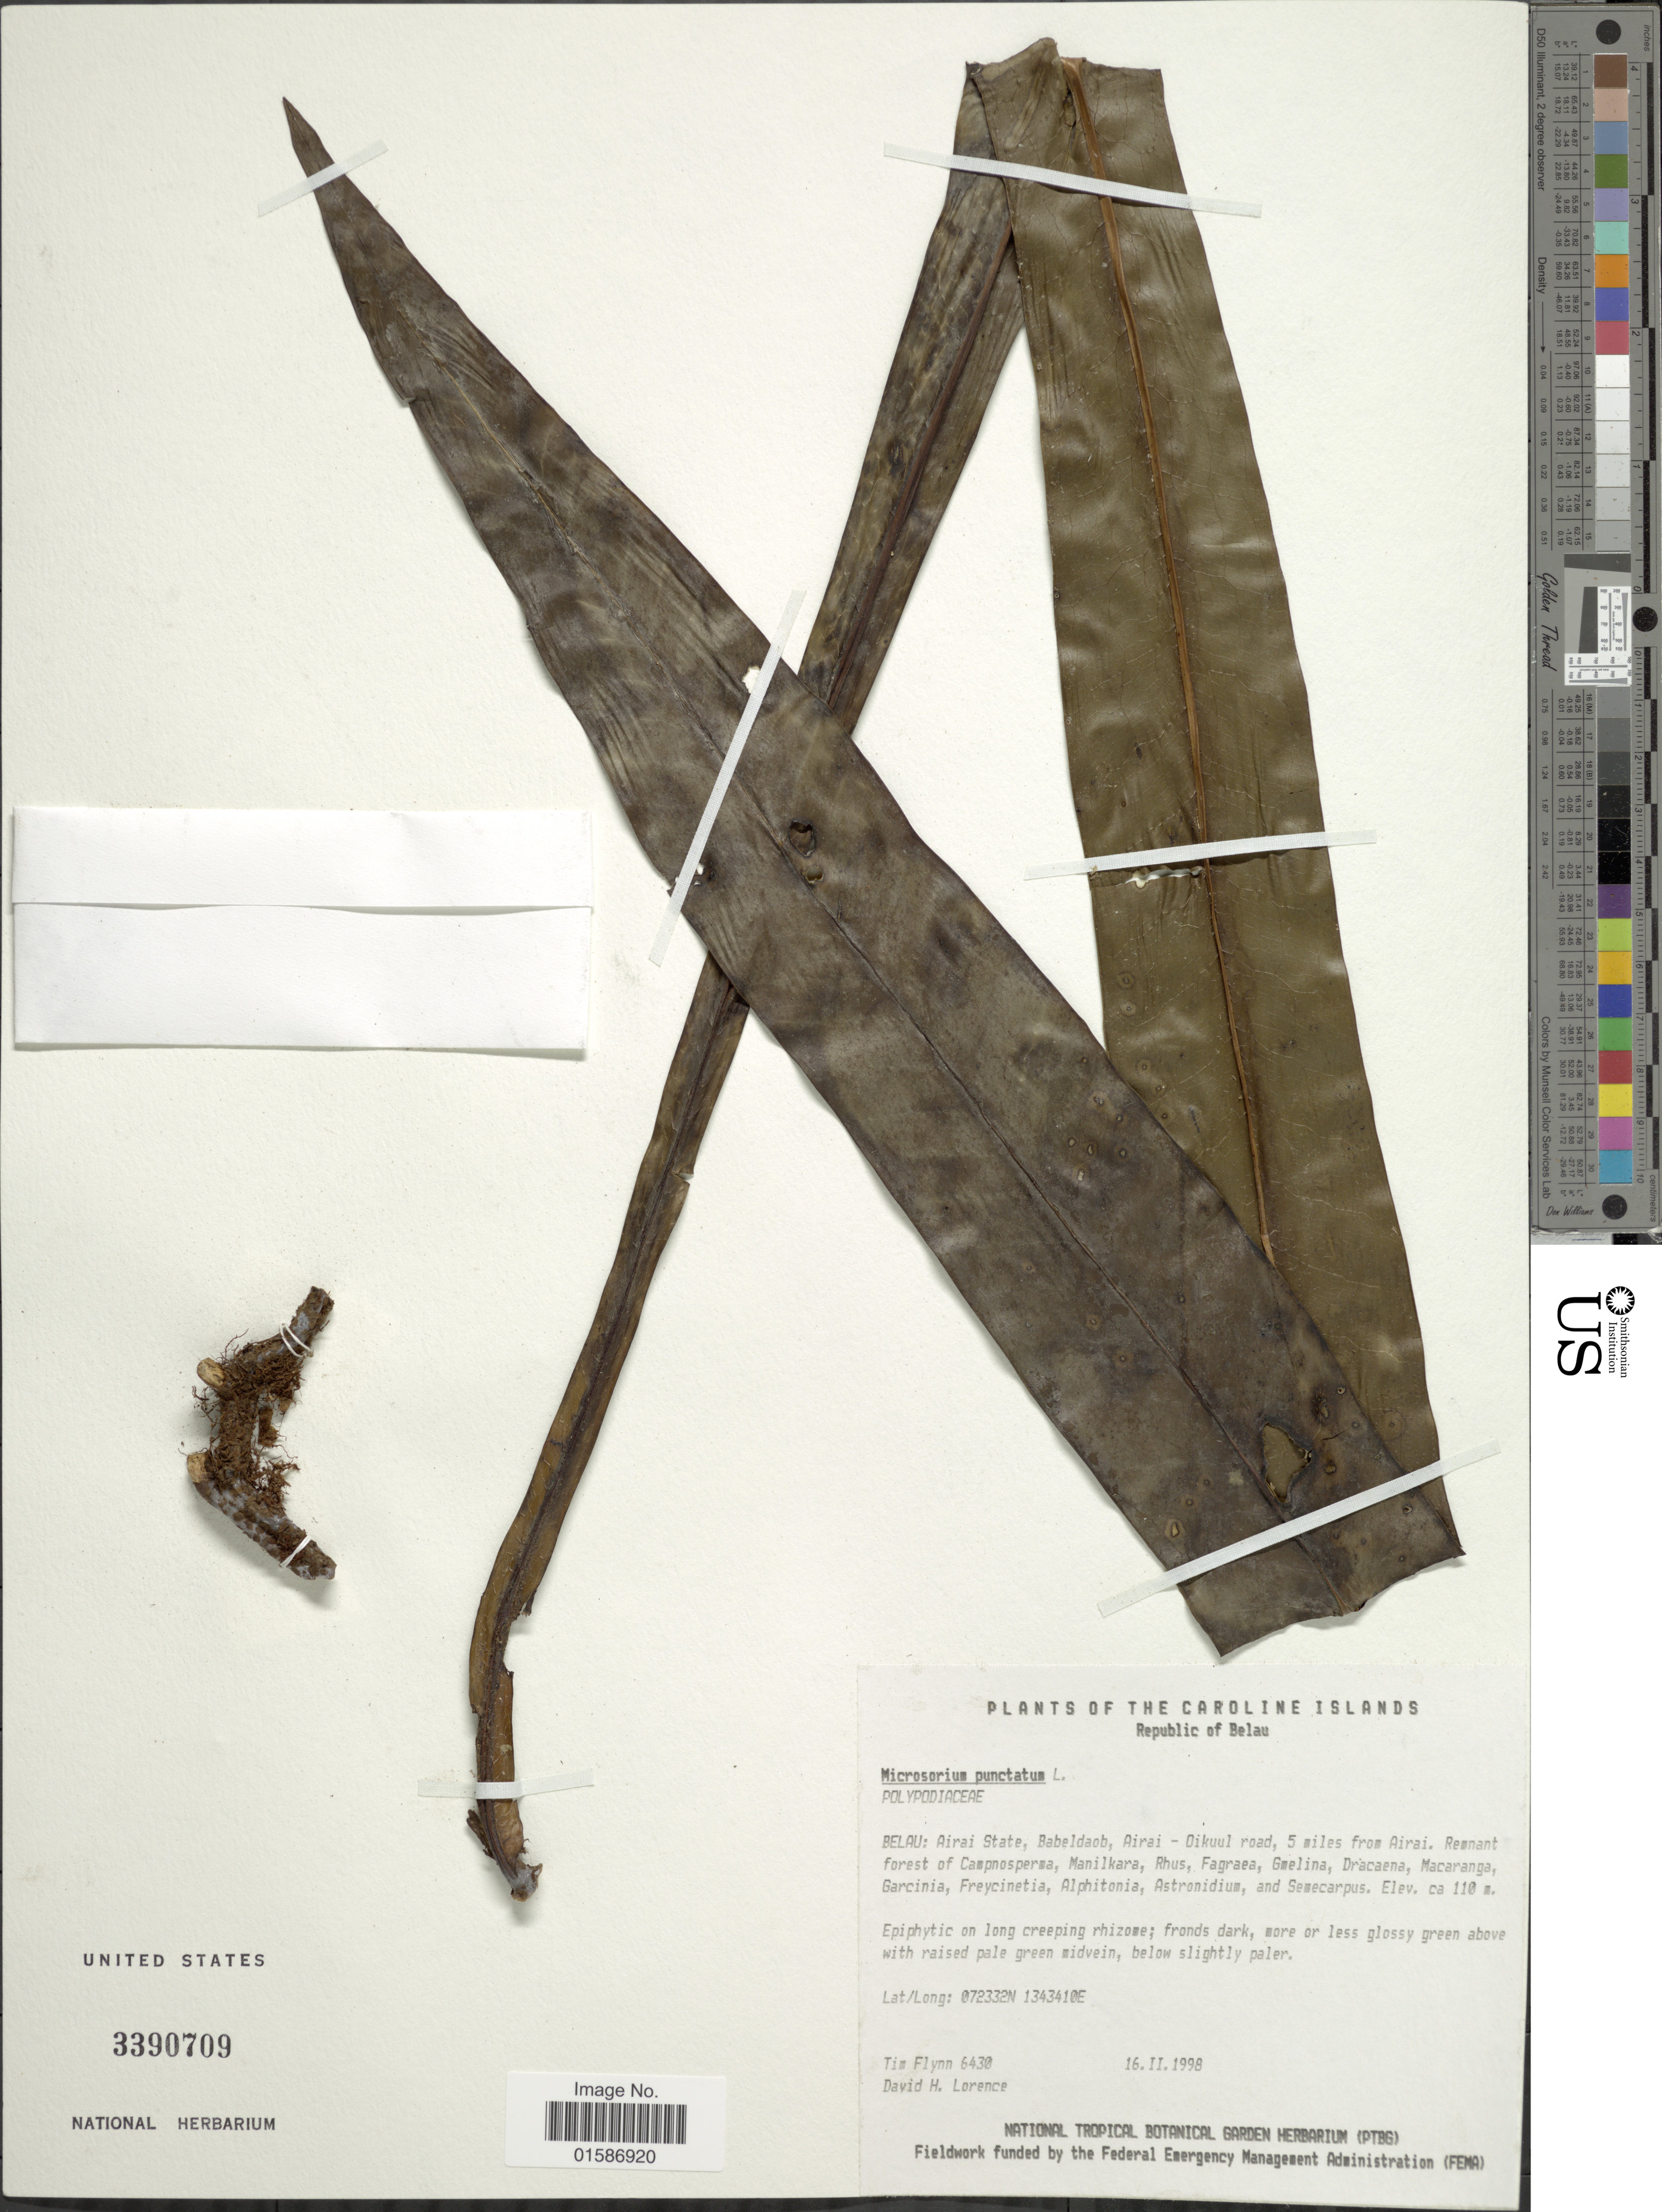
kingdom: Plantae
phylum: Tracheophyta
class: Polypodiopsida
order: Polypodiales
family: Polypodiaceae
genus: Microsorum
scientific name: Microsorum punctatum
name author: (L.) Copel.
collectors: T. Flynn & D. Lorence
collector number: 6430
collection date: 1998-02-16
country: Palau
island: Babeldaob [Babelthuap]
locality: Republic of Belau, Airai State, Babeldaob, Airai - Oikuul road, 5 miles from Airai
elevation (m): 110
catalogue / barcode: US 3390709